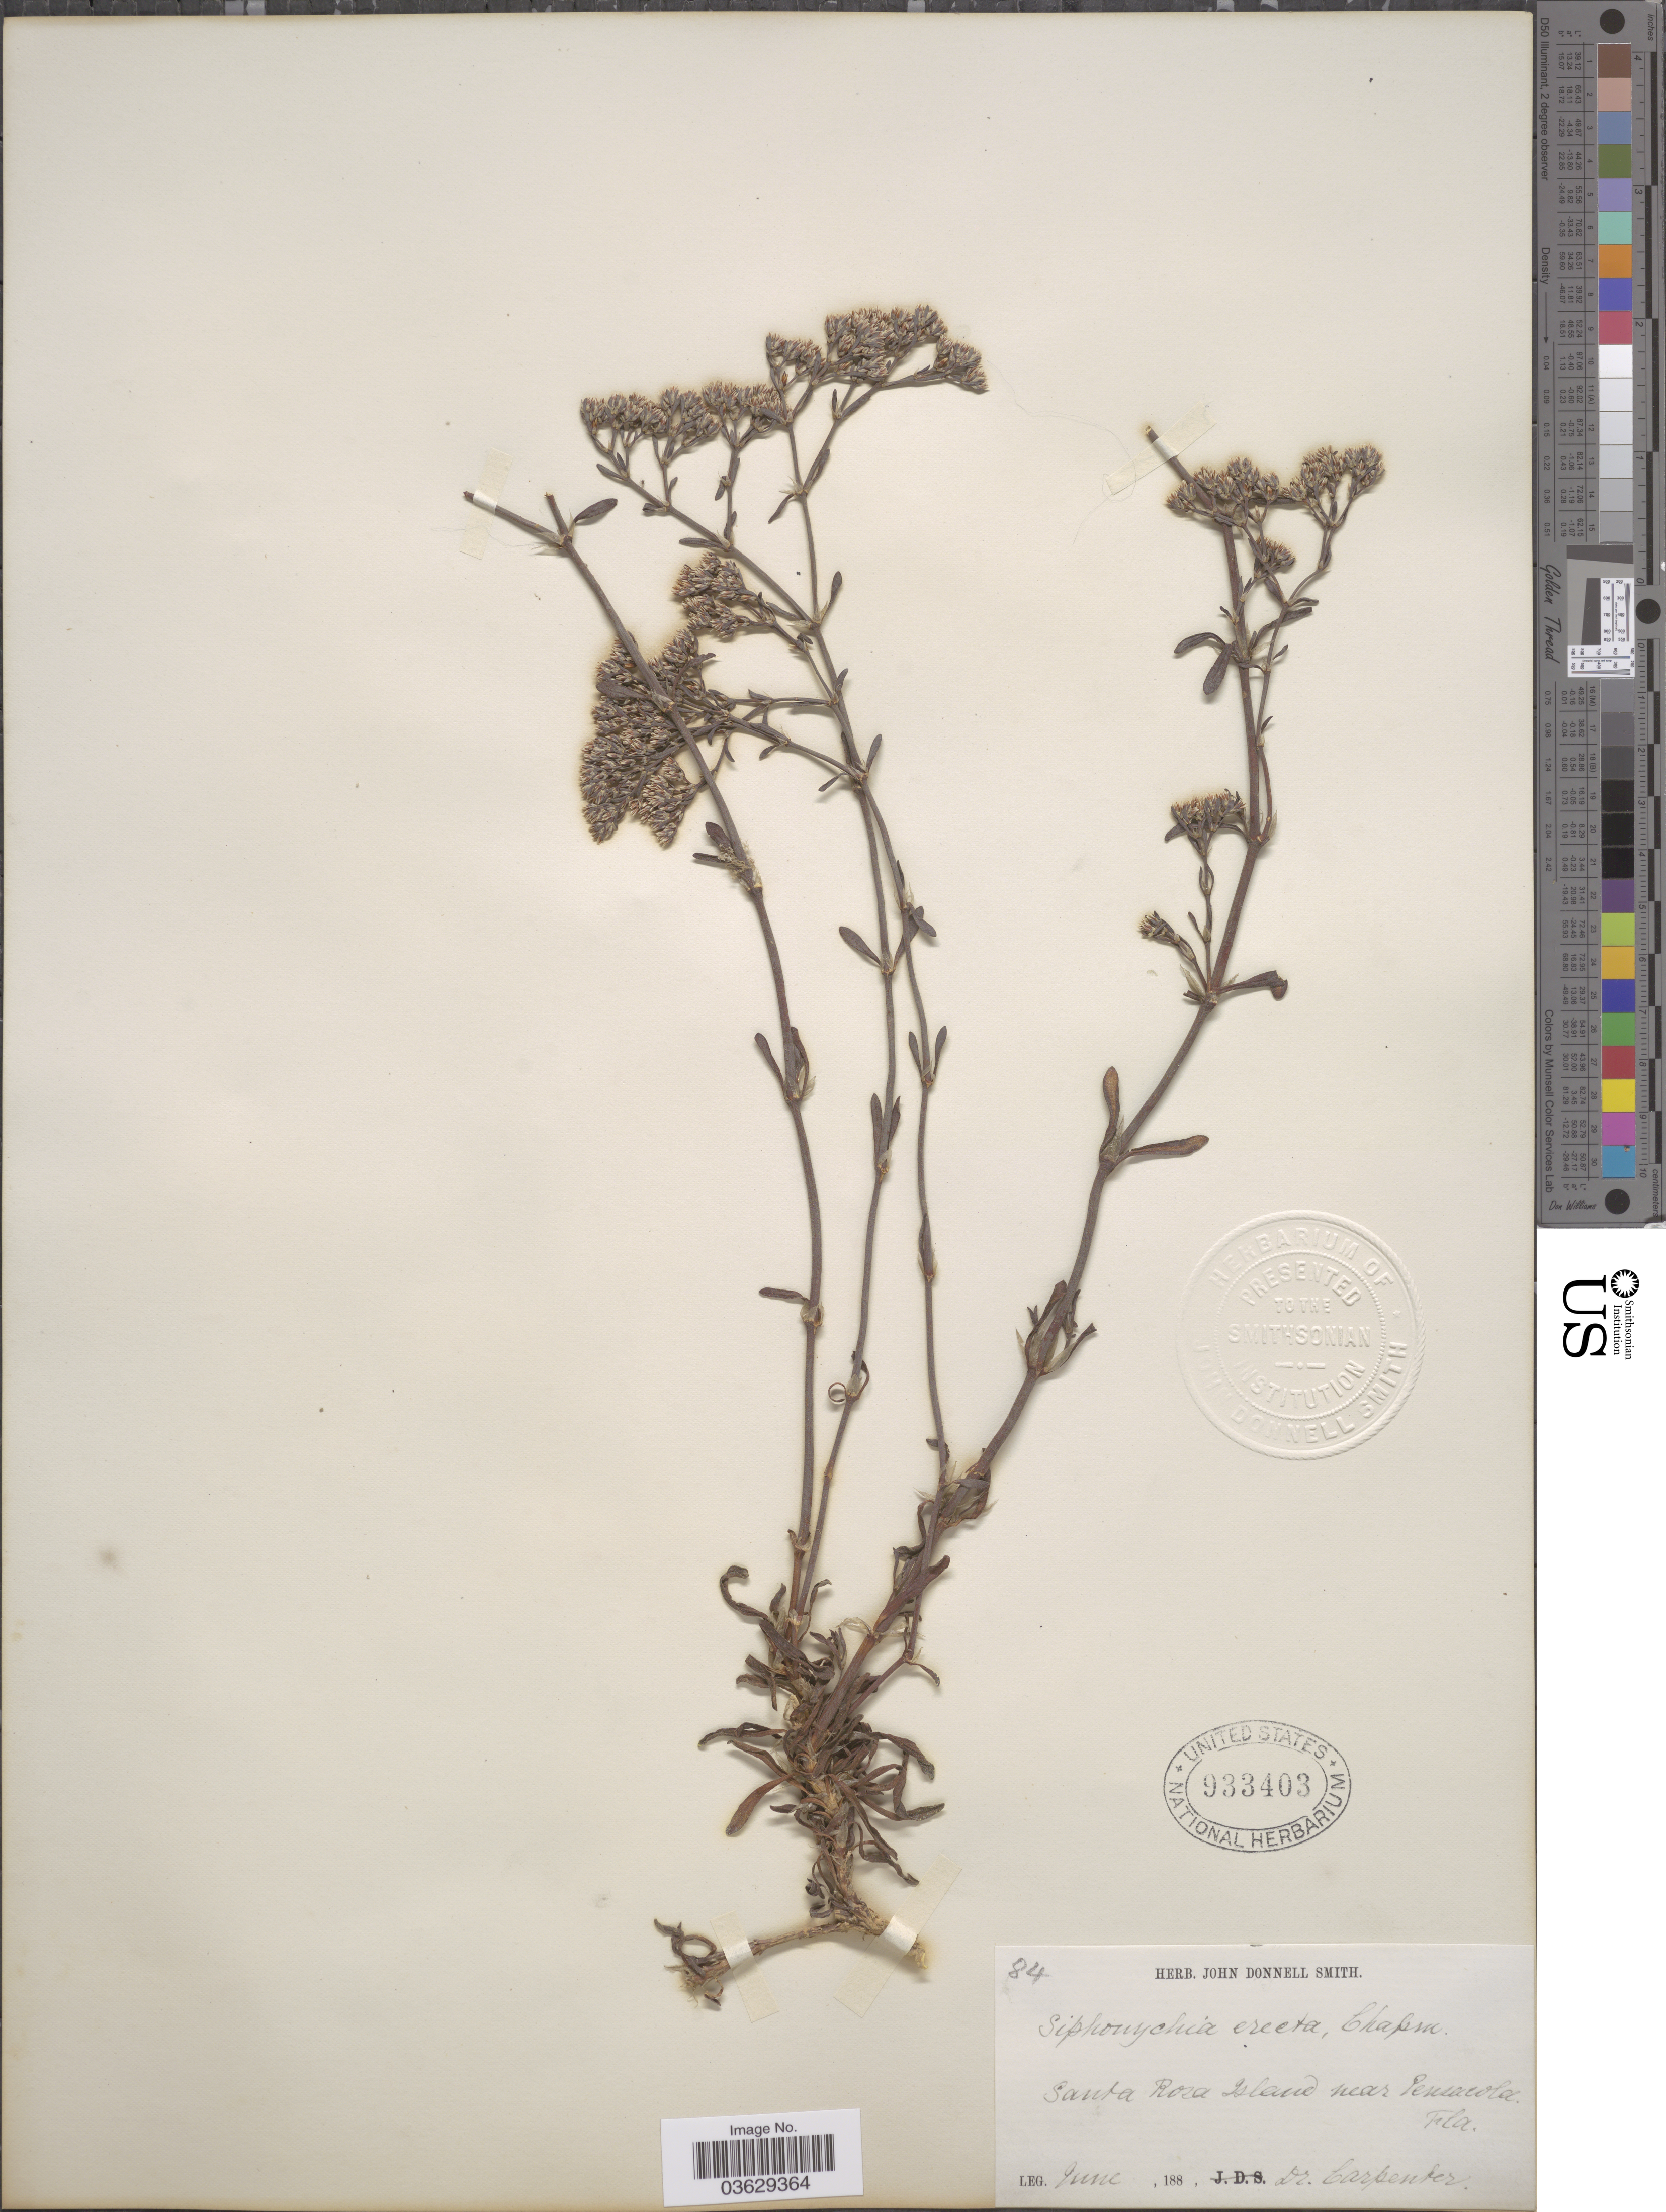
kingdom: Plantae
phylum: Tracheophyta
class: Magnoliopsida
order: Caryophyllales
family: Caryophyllaceae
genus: Paronychia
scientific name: Paronychia erecta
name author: (Chapm.) Shinners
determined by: Strong, Mark T., (BOT), Smithsonian Institution - National Museum of Natural History (UNITED STATES)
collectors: -. Carpenter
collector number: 84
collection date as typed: June, 188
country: United States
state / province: Florida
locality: Santa Rosa Island near Pensacola.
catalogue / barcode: US 933403